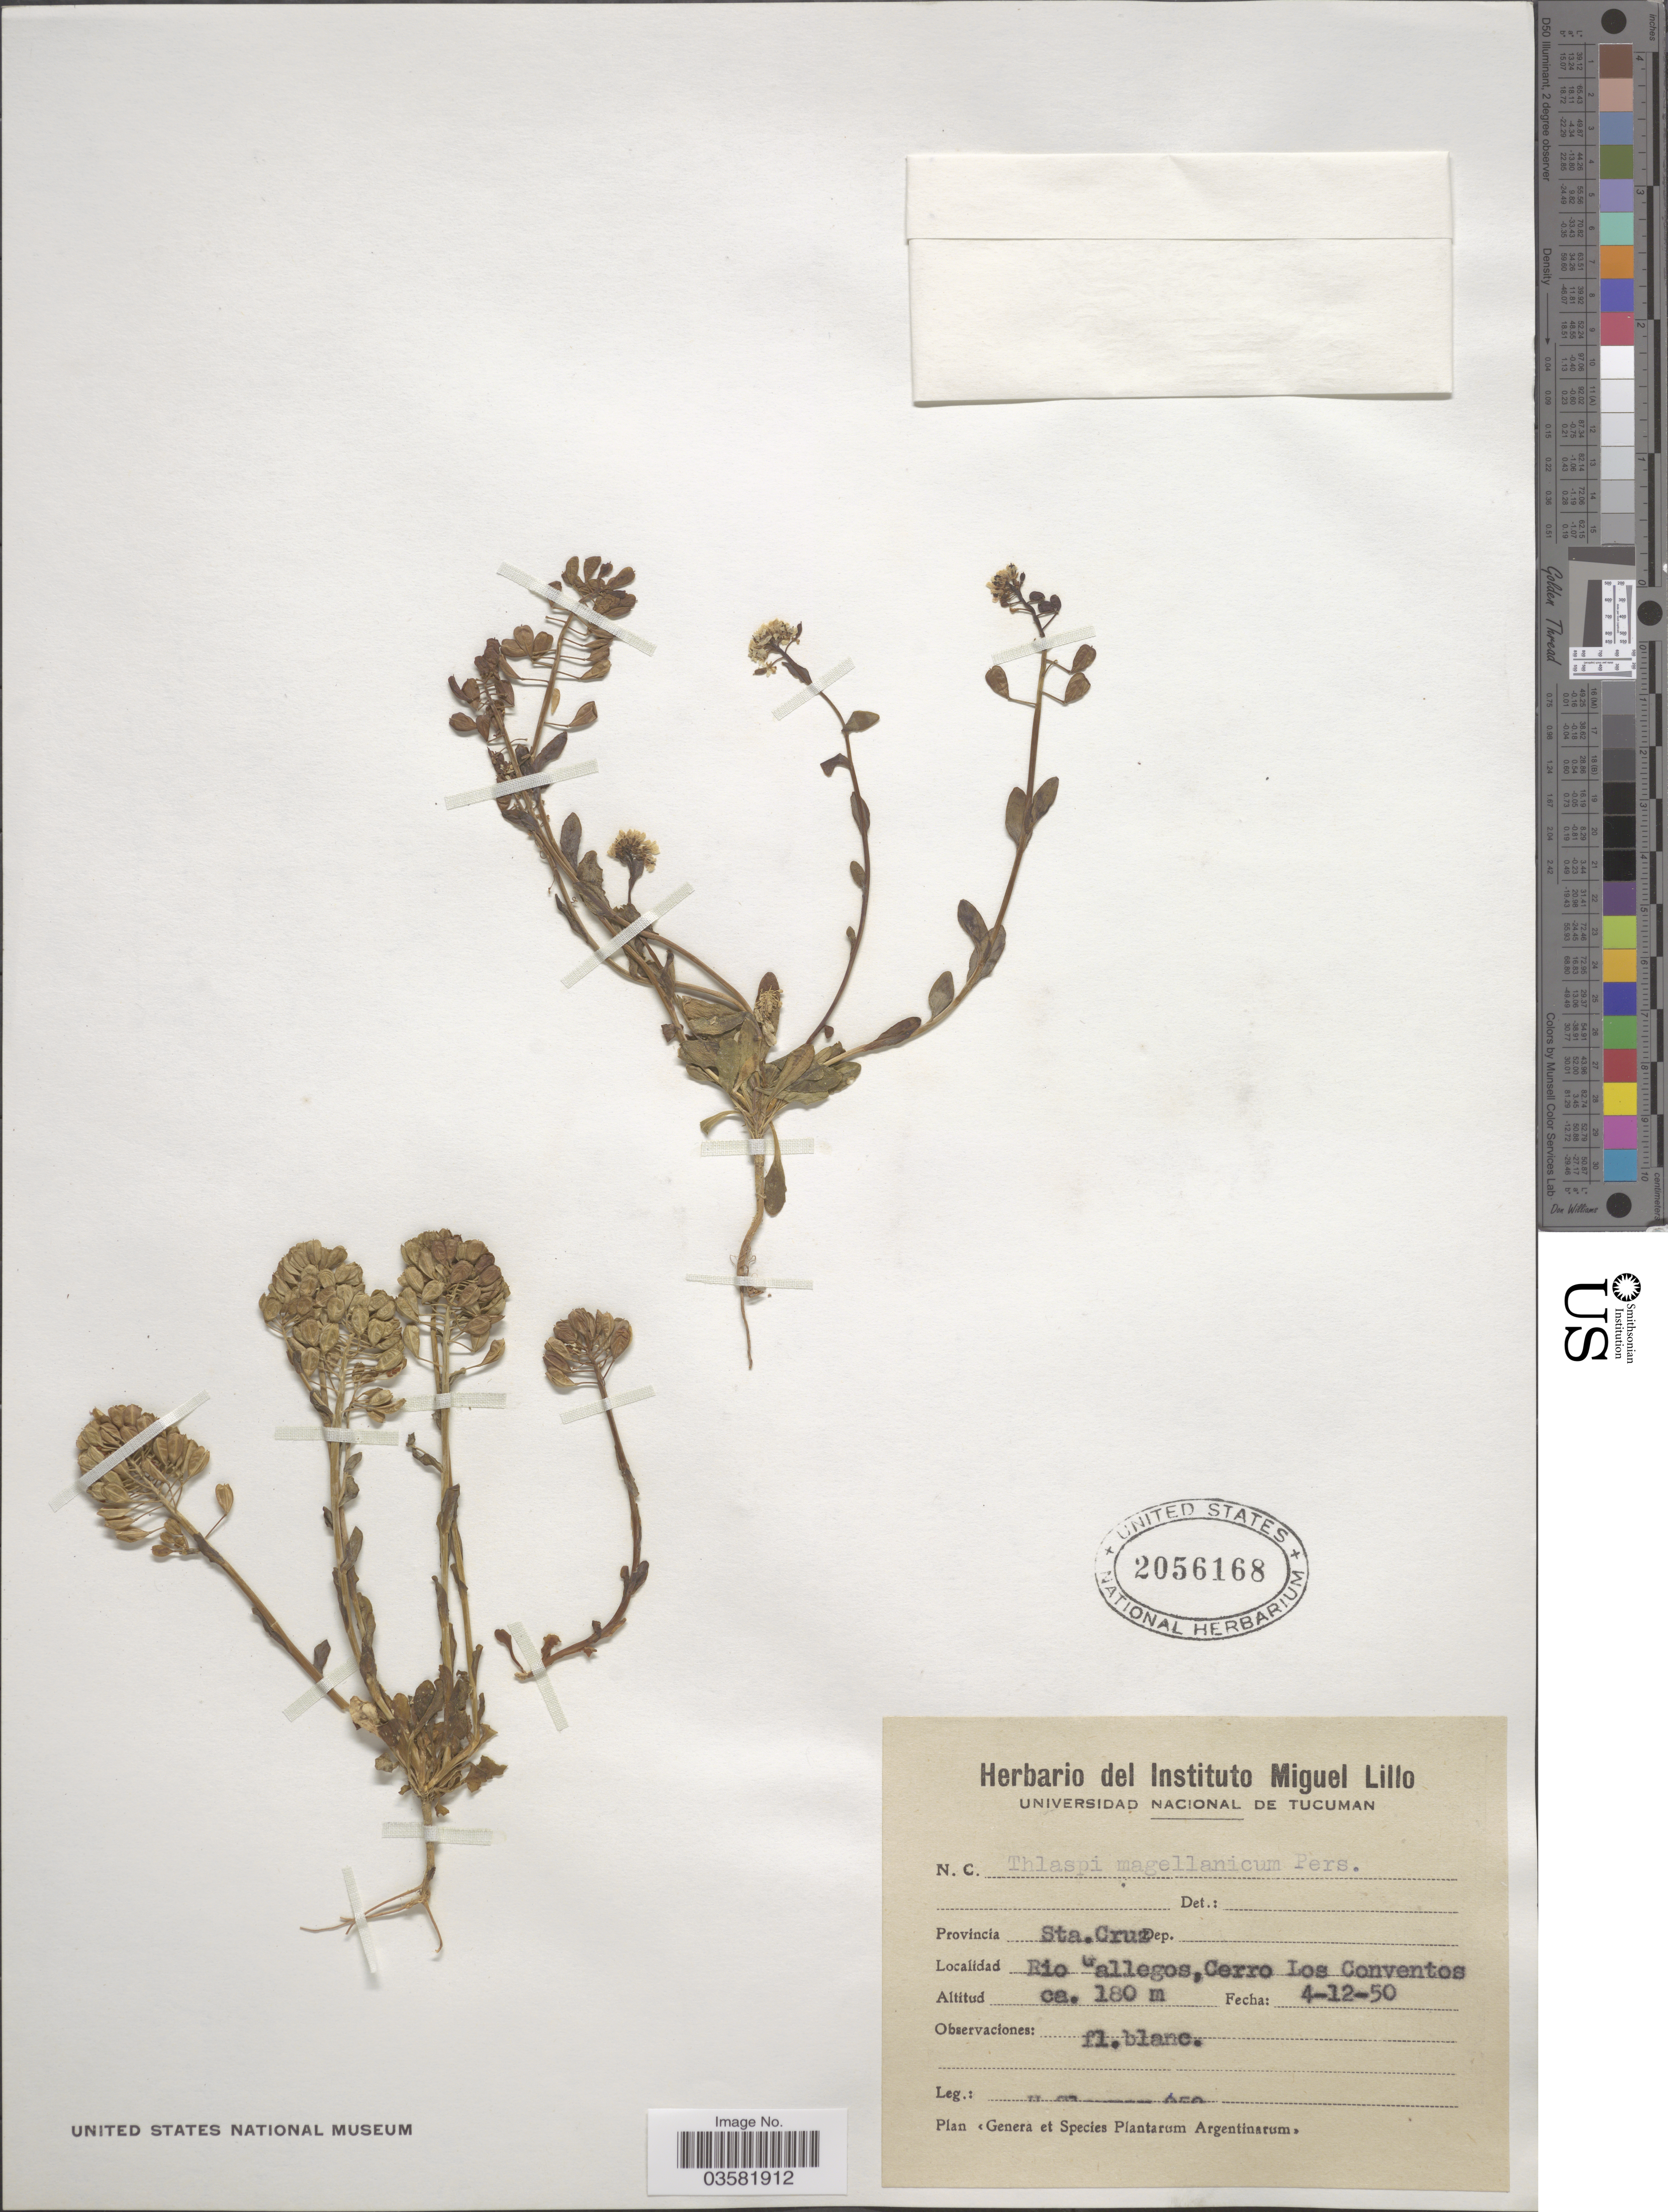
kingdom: Plantae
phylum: Tracheophyta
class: Magnoliopsida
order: Brassicales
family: Brassicaceae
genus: Thlaspi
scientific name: Thlaspi magellanicum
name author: Pers.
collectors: H. O. Sleumer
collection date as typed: Transcribed d/m/y: 4/12/50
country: Argentina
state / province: Santa Cruz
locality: Rio Gallegos,Cerro Los Conventos.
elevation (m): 180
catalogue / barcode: US 2056168